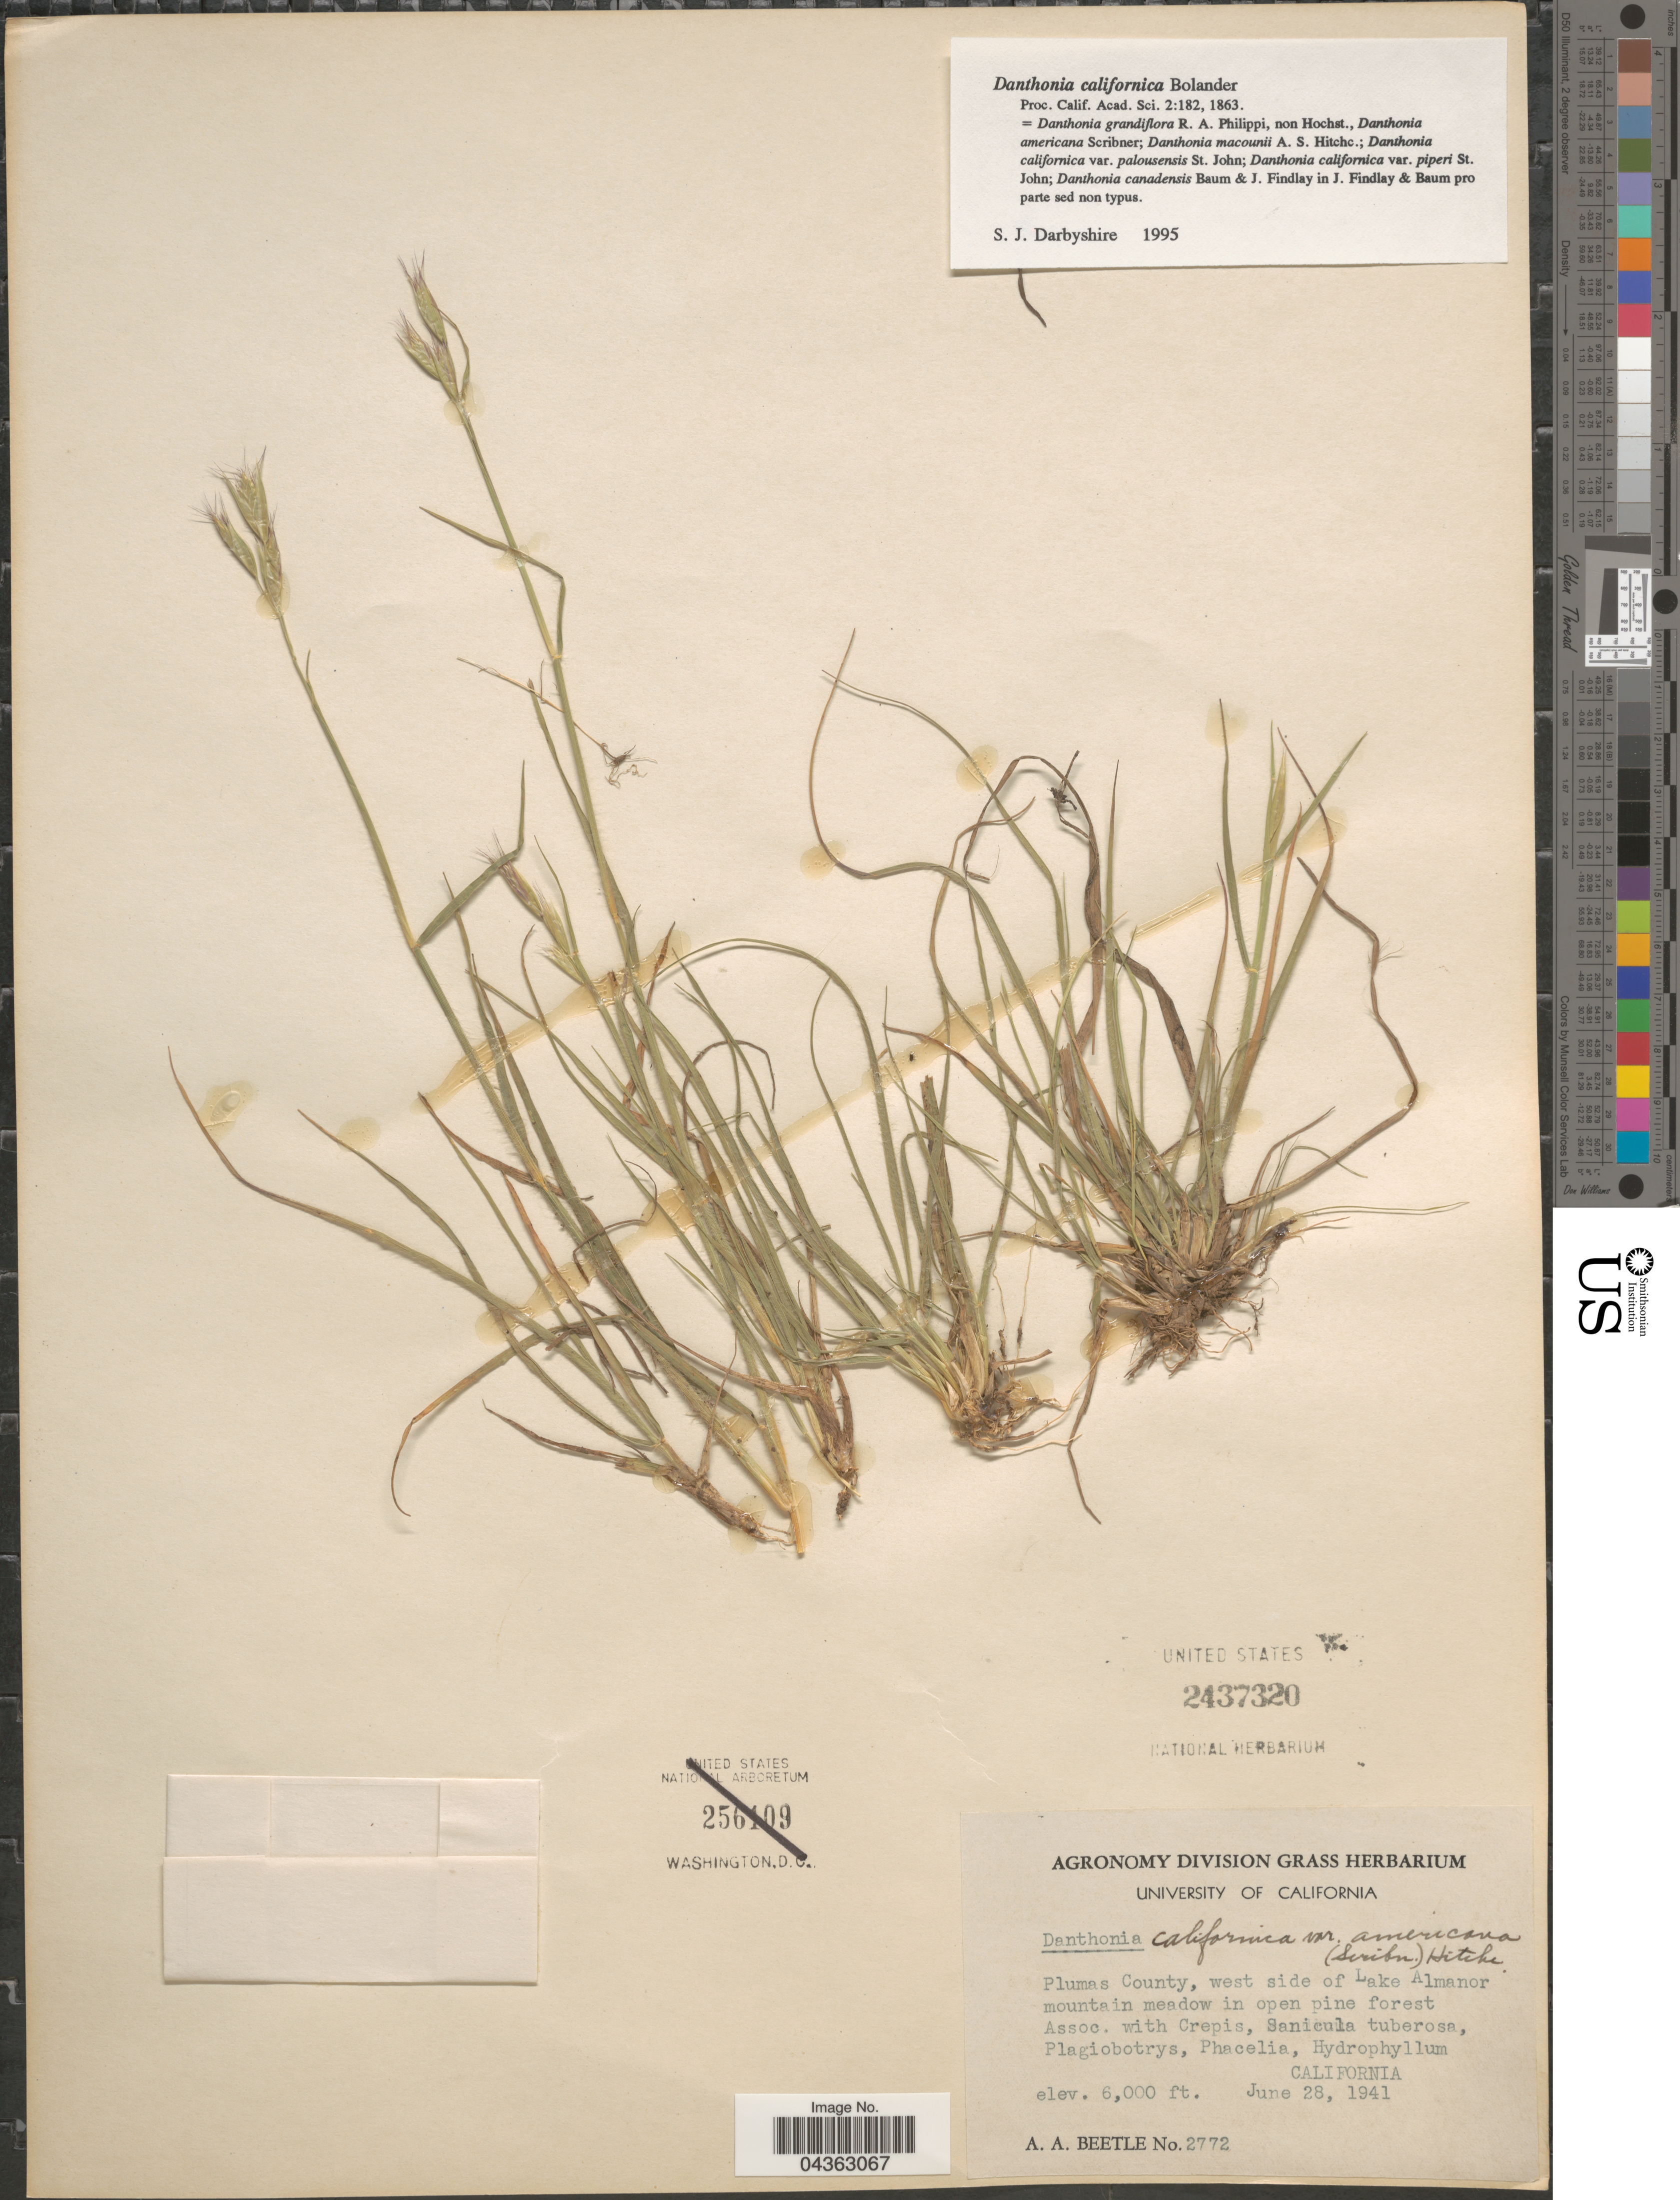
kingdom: Plantae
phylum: Tracheophyta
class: Liliopsida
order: Poales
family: Poaceae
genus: Danthonia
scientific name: Danthonia californica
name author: Bol.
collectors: A. A. Beetle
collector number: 2772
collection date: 1941-06-28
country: United States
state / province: California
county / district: Plumas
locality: Plumas County, west side of Lake Almanor mountain meadow in open pine forest.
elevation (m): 1829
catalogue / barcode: US 2437320